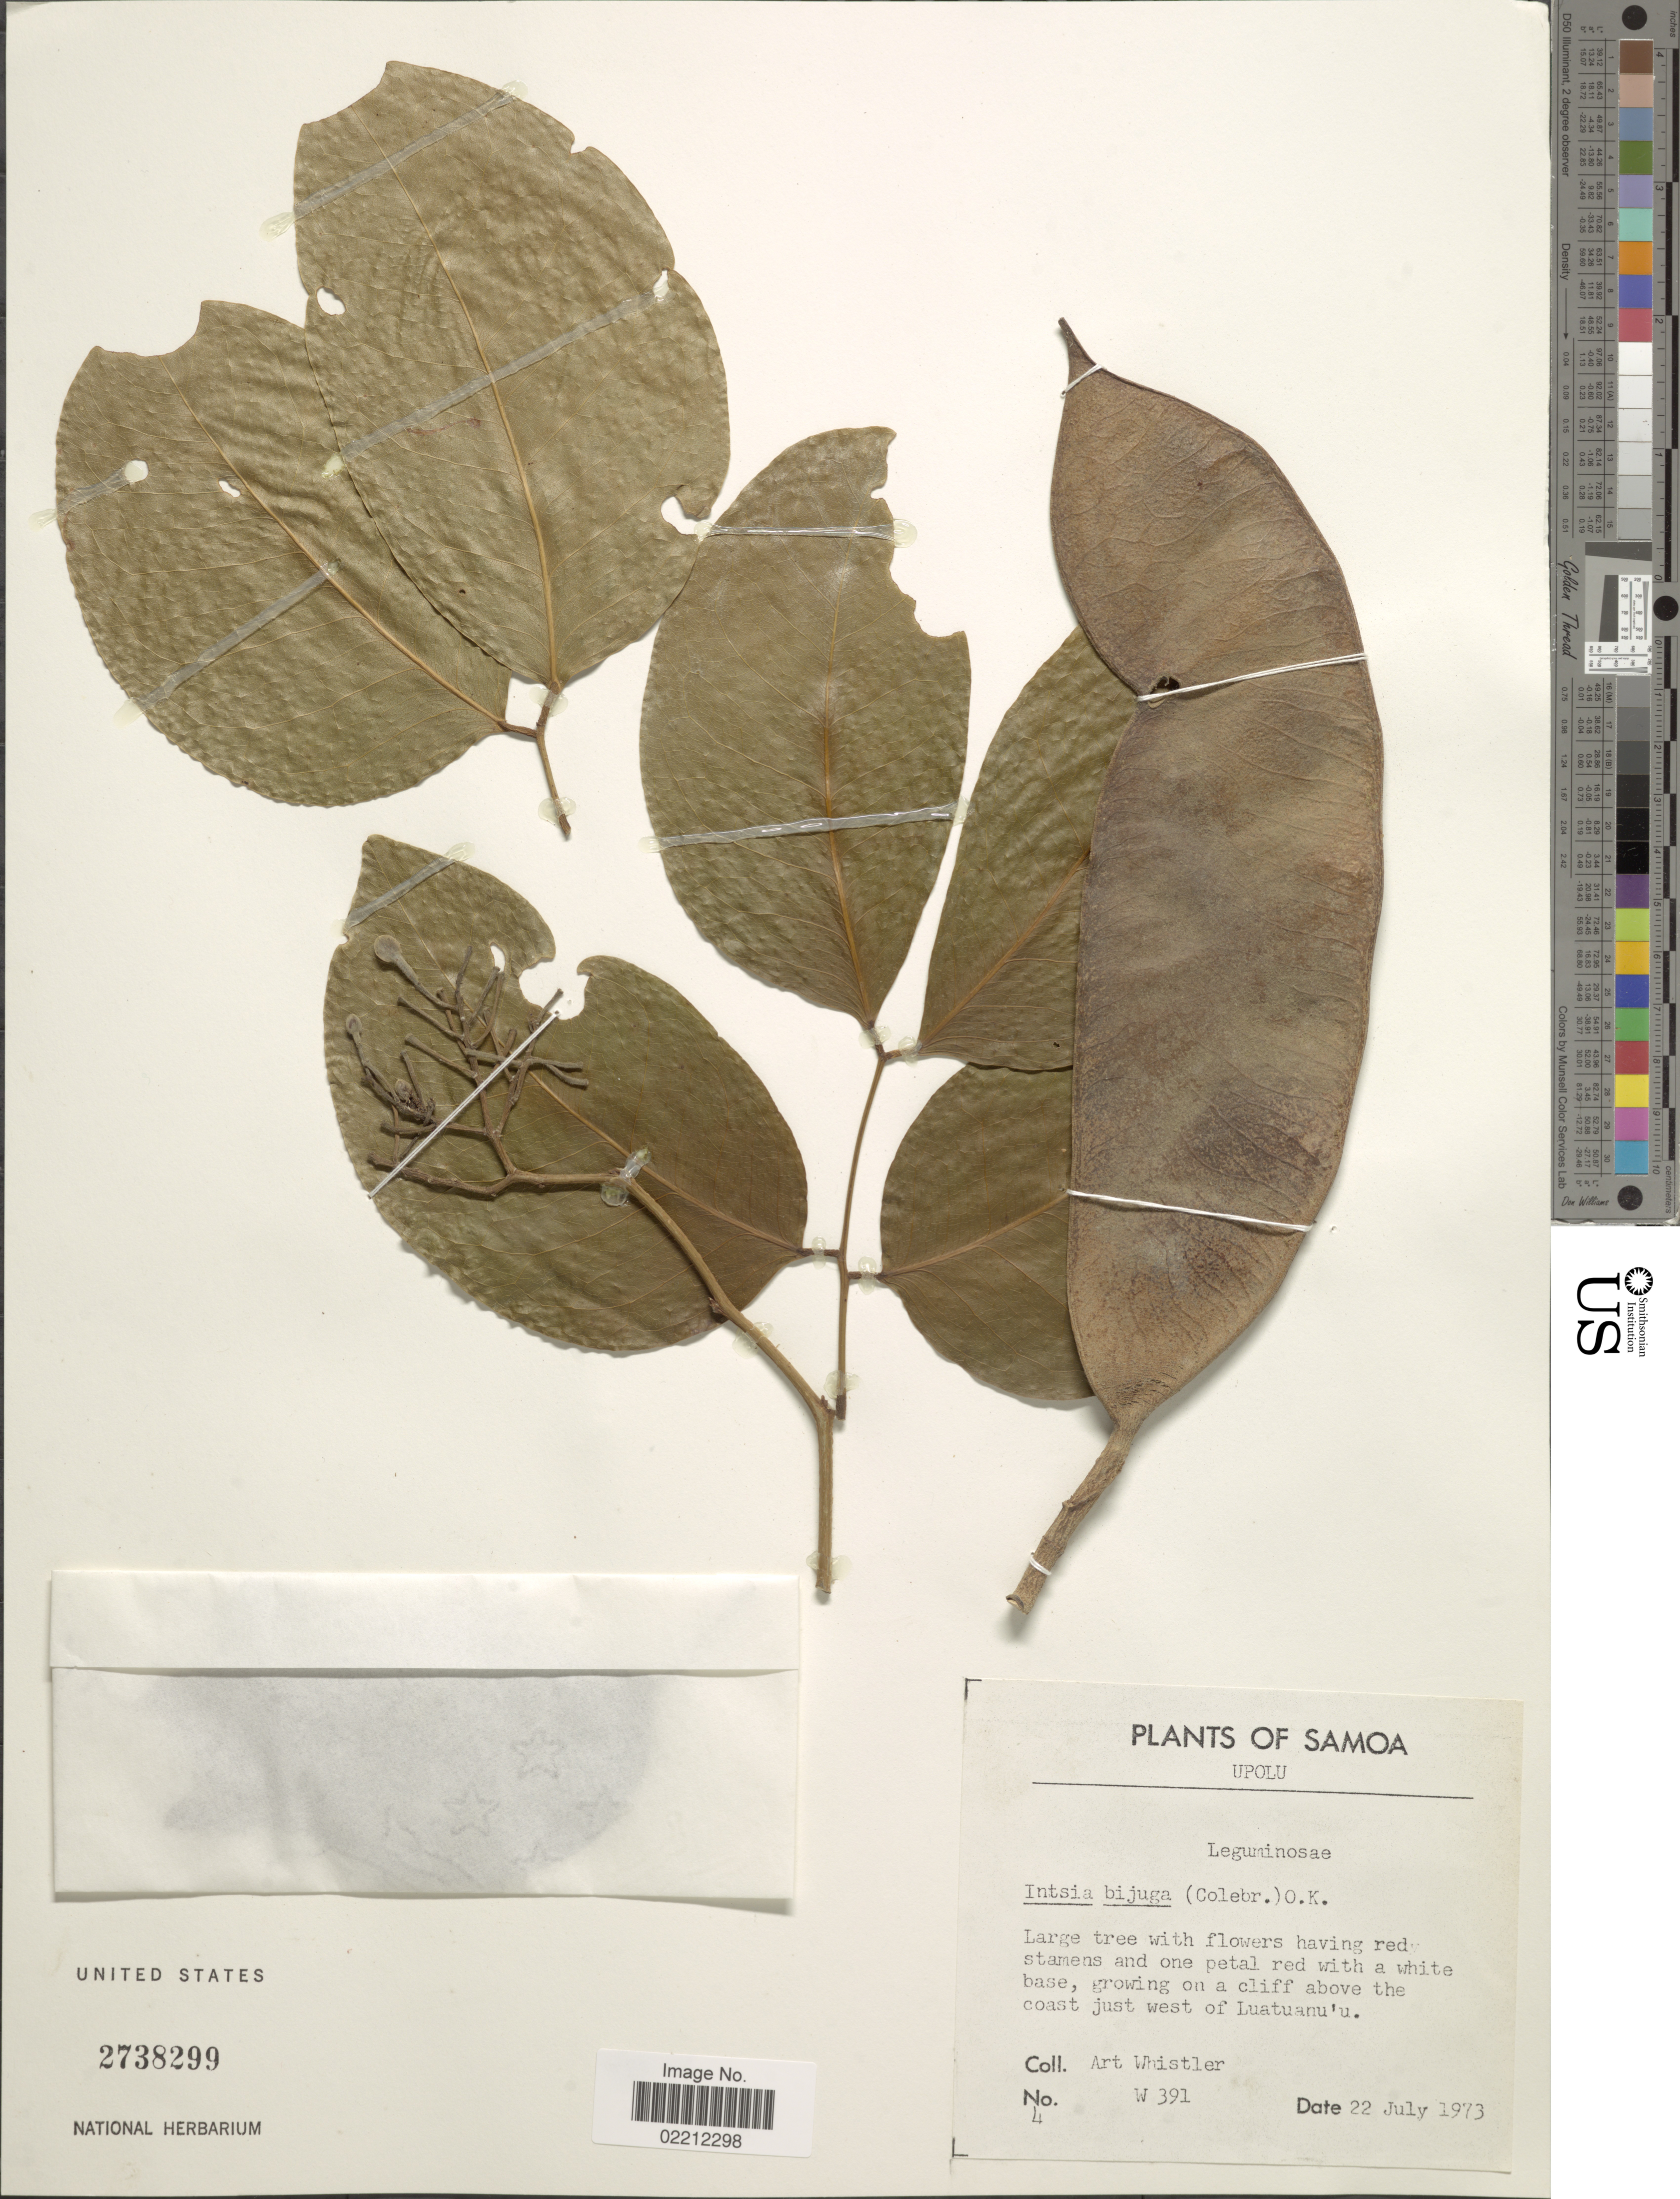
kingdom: Plantae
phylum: Tracheophyta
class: Magnoliopsida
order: Fabales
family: Fabaceae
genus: Intsia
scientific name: Intsia bijuga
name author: (Colebr.) Kuntze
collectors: A. Whistler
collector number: W391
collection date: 1973-07-22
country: Samoa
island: Upolu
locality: Upolu. growing on a cliff above the coast just west of Luatuana'u.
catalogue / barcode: US 2738299